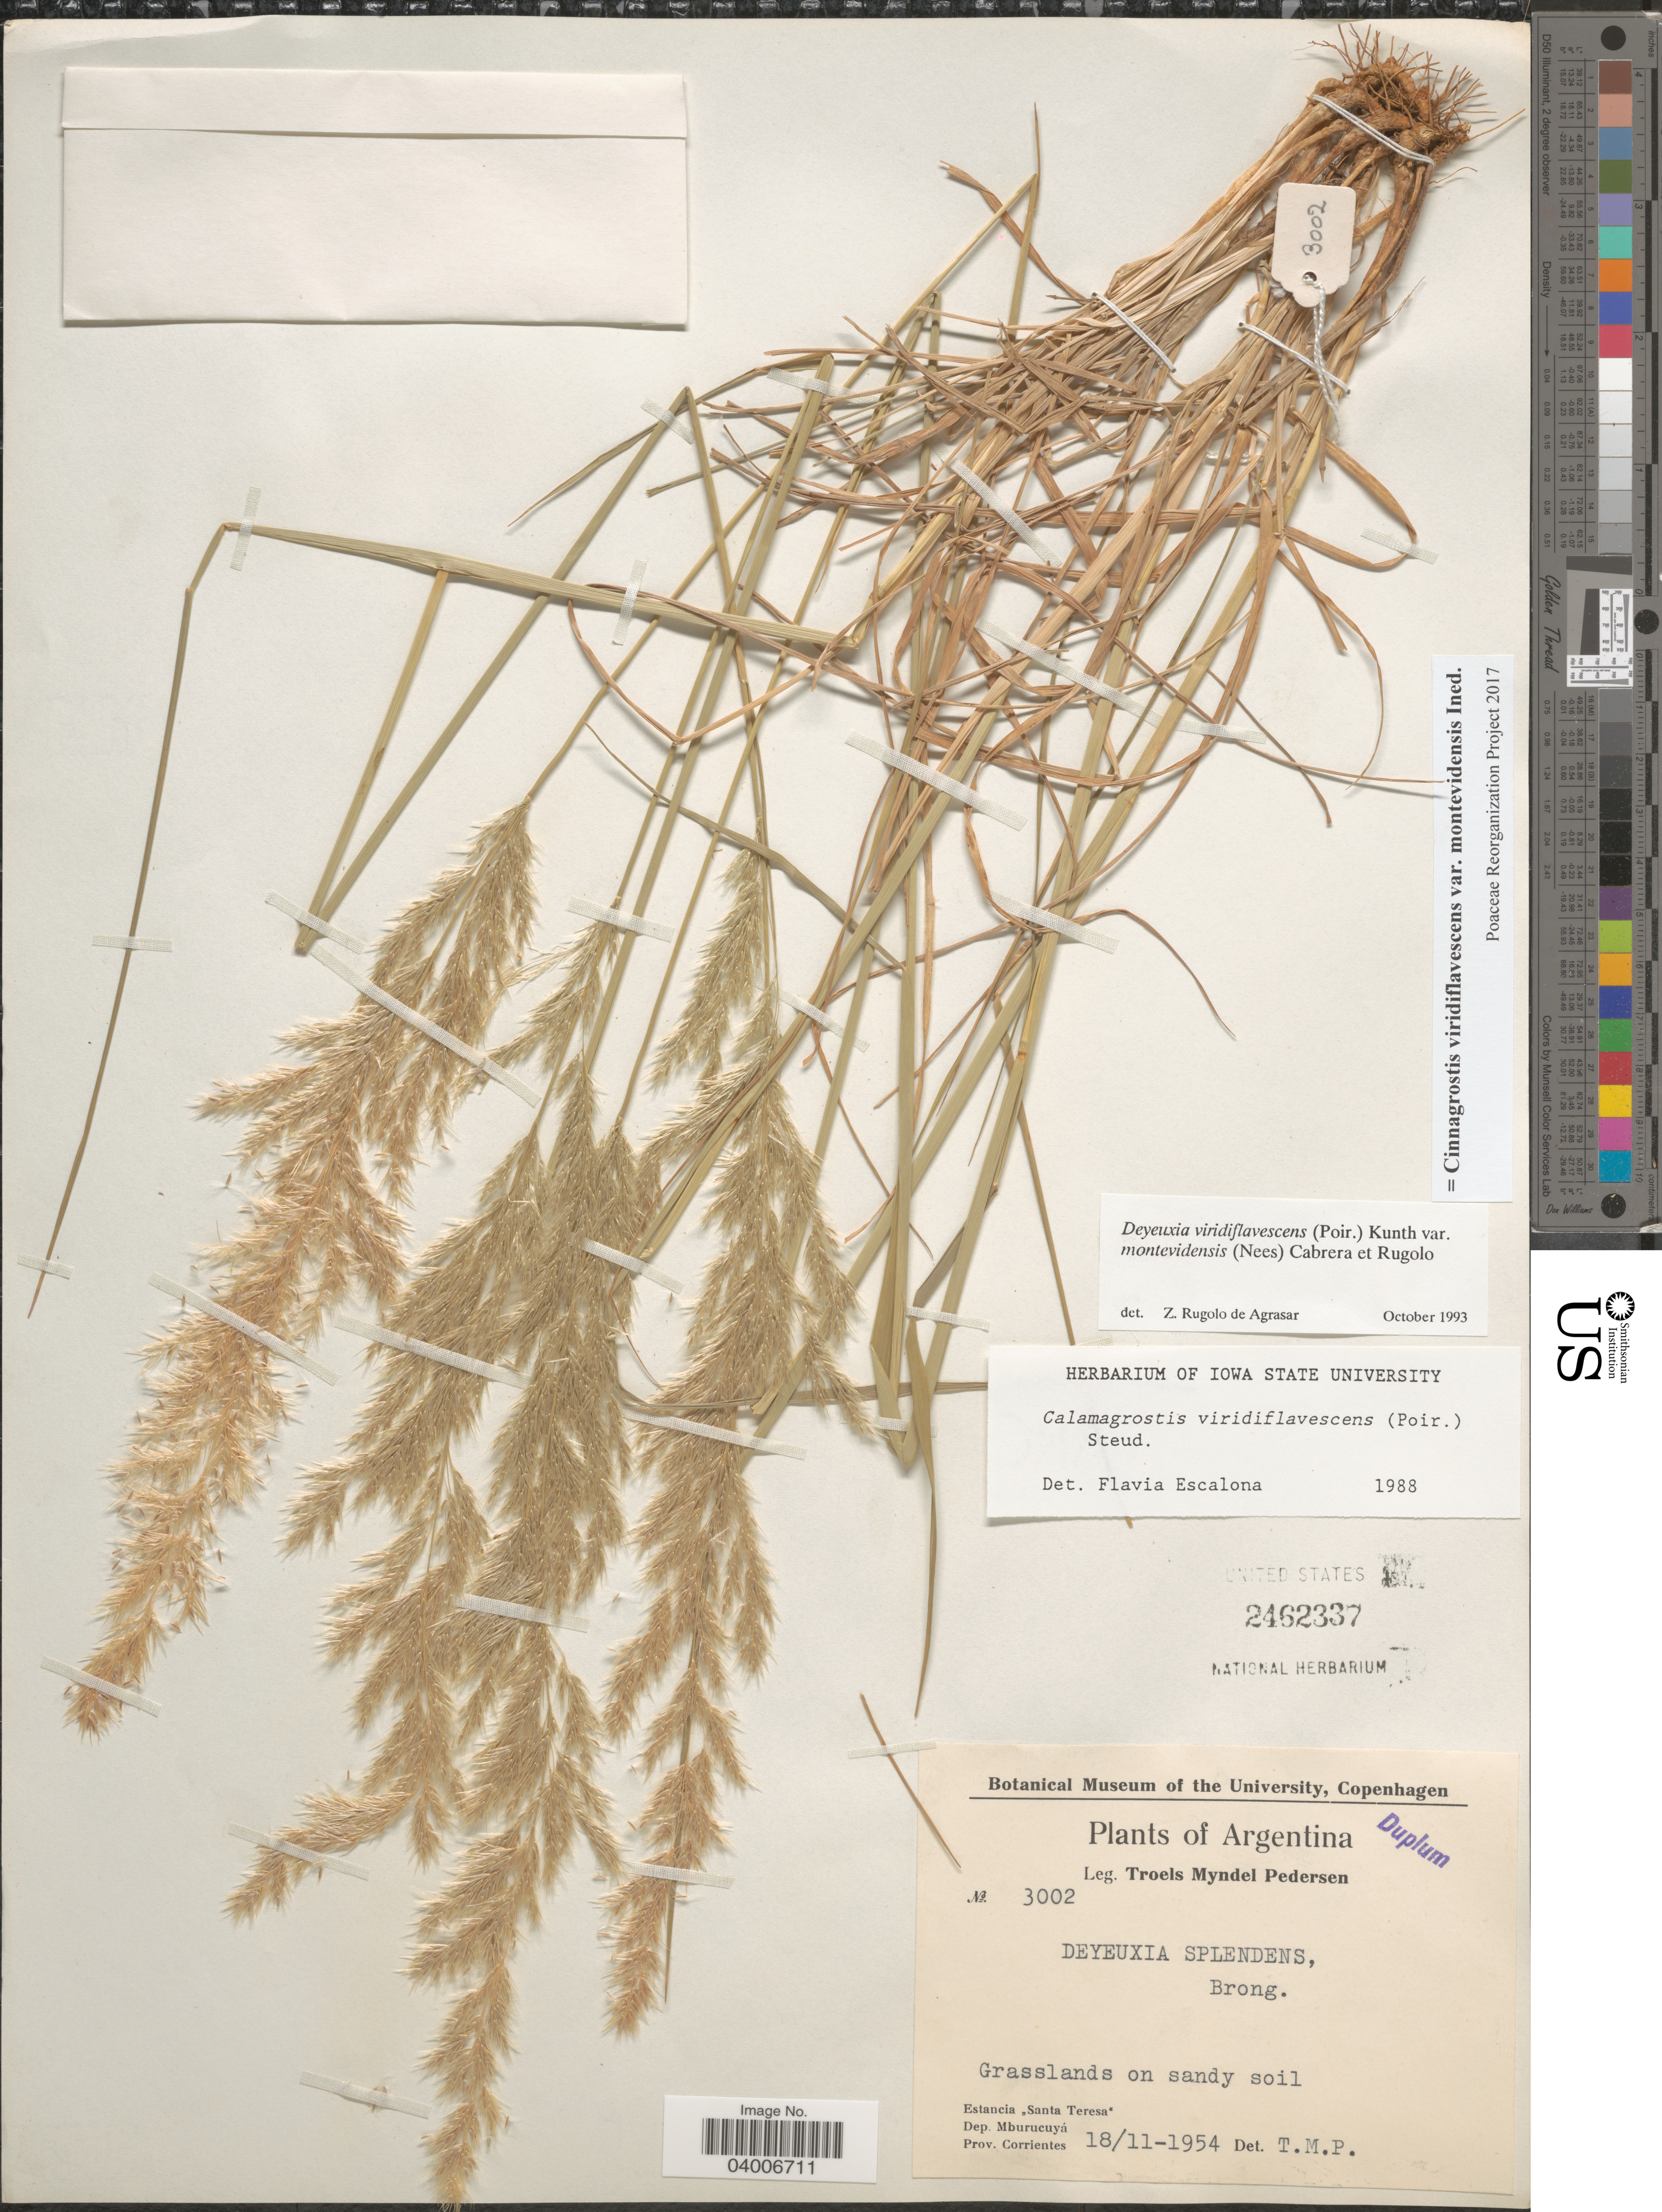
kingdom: Plantae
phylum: Tracheophyta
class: Liliopsida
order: Poales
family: Poaceae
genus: Cinnagrostis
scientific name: Cinnagrostis viridiflavescens var. montevidensis ined.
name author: (Nees) P.M. Peterson et al.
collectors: T. Pederson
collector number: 3002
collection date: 1954-11-18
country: Argentina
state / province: Corrientes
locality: Estancia "Santa Teresa". Dep. Mburucuyá.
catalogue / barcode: US 2462337